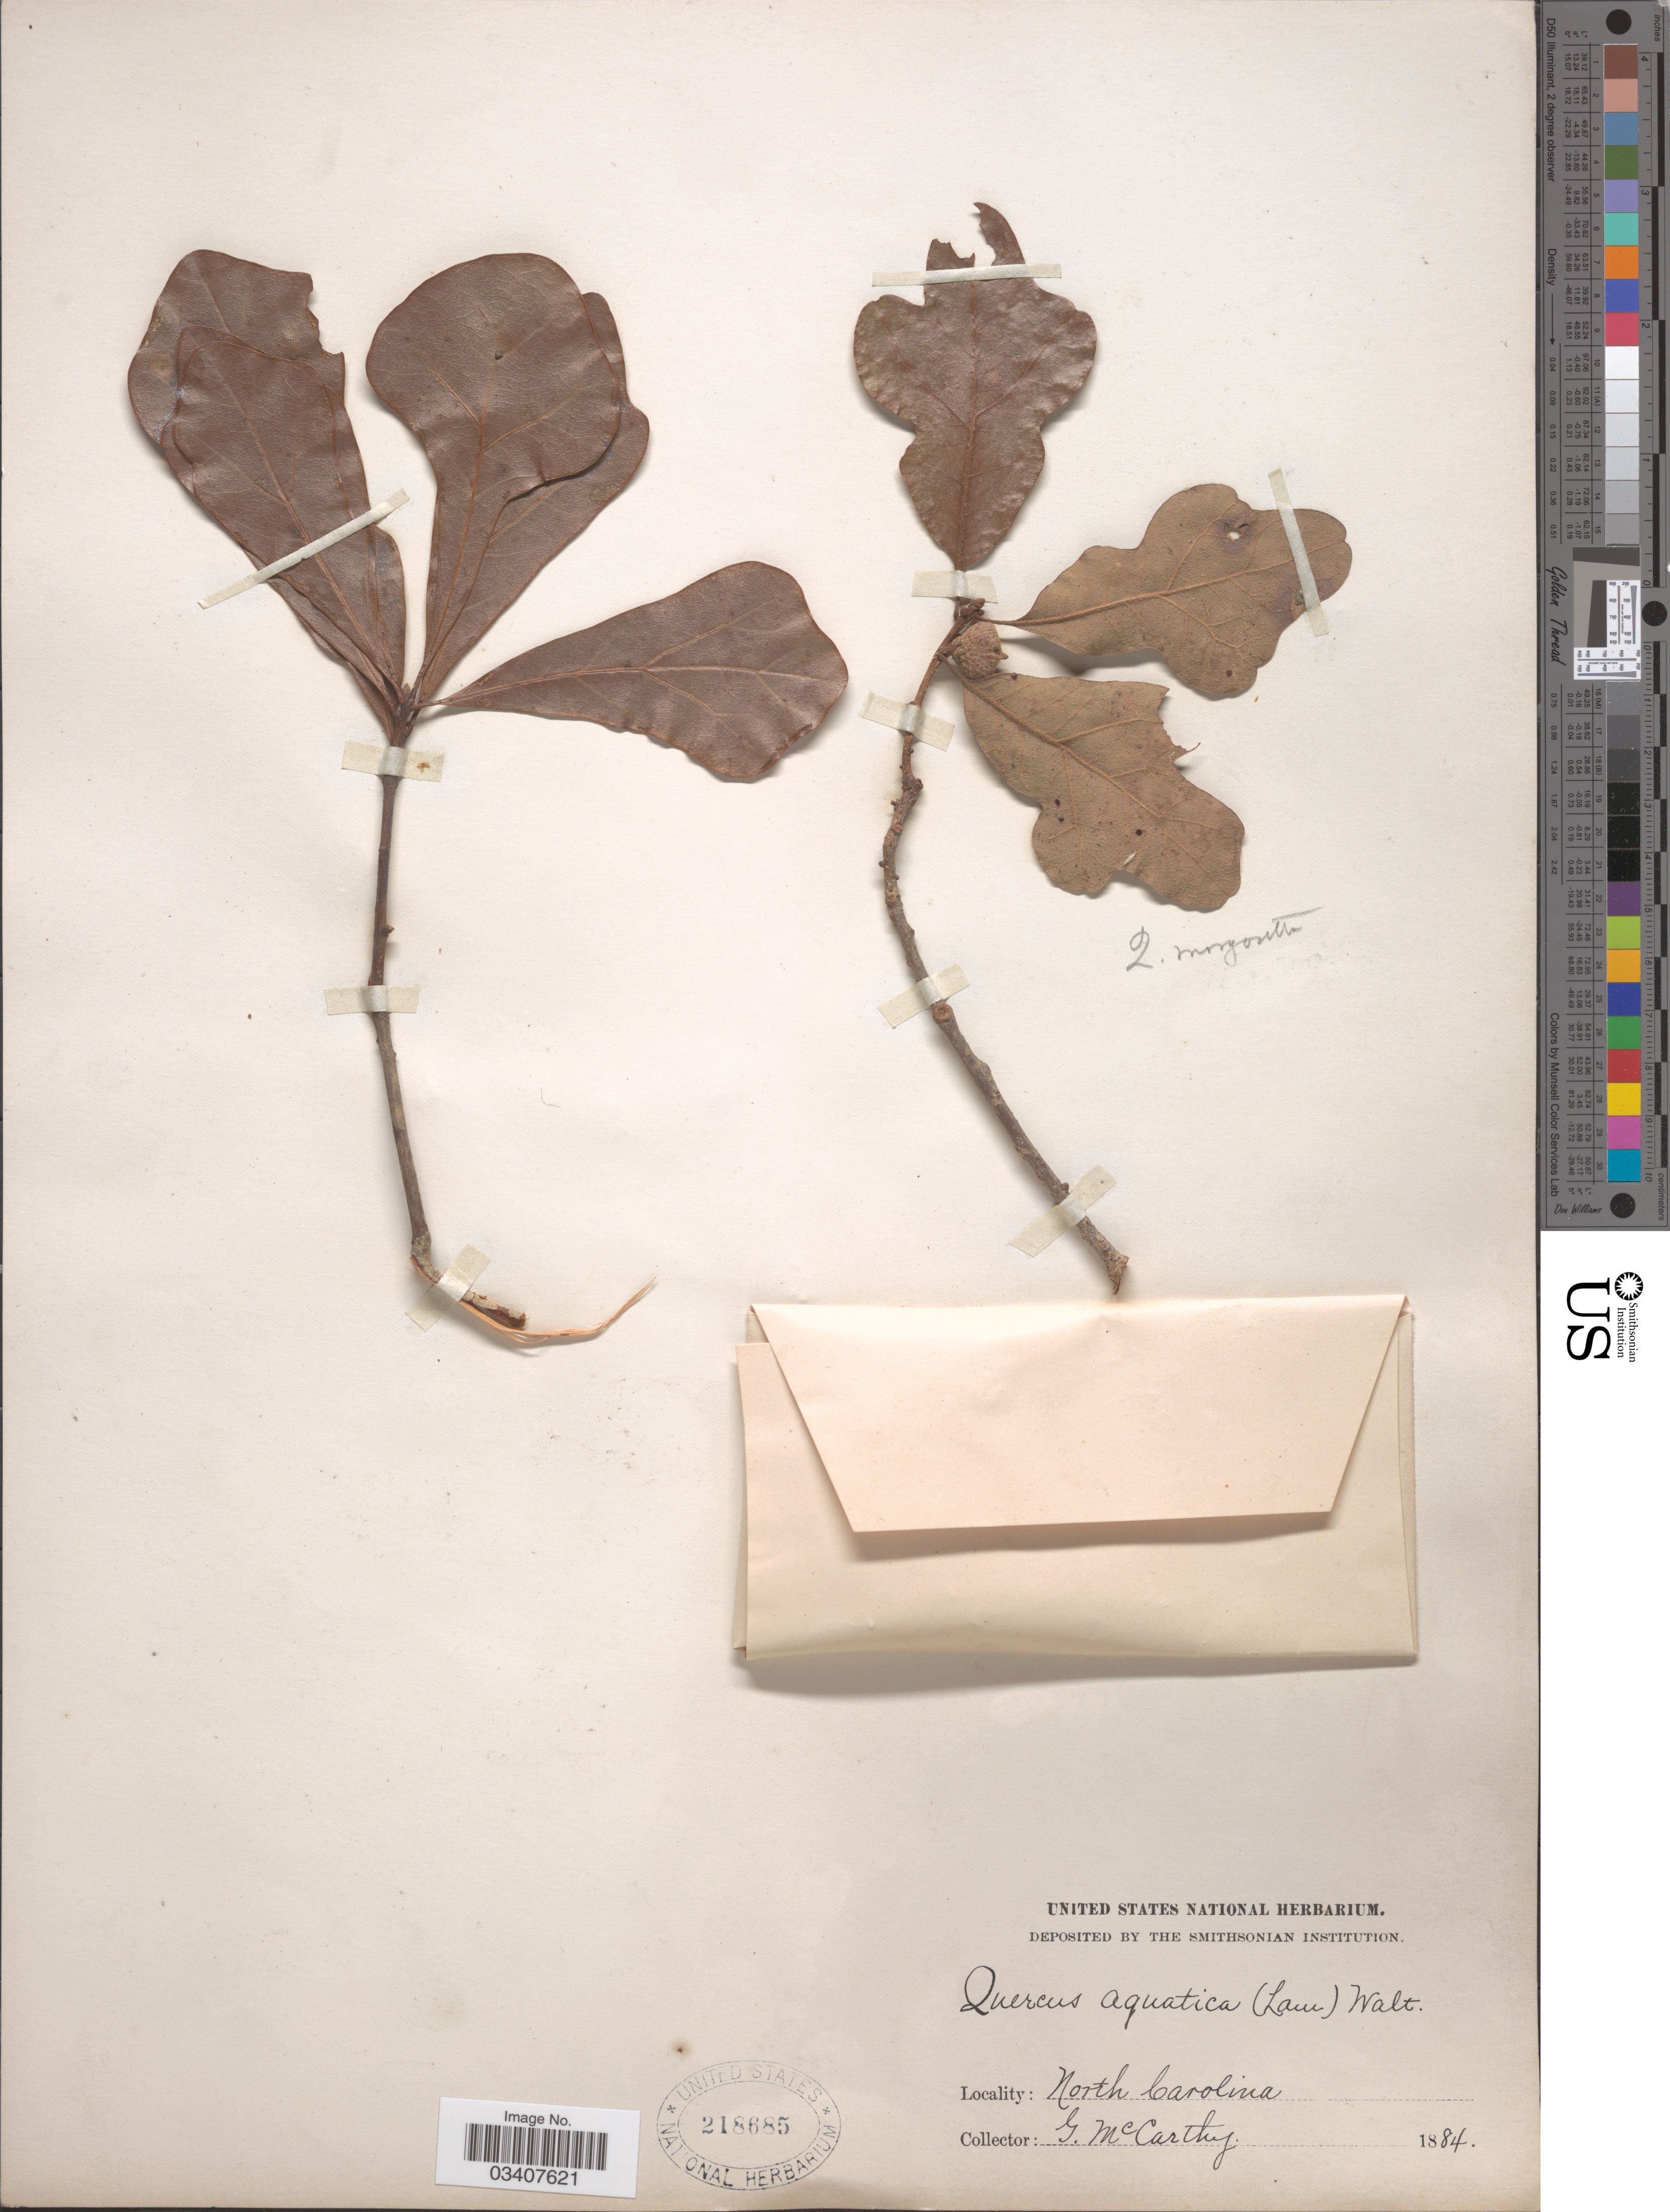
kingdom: Plantae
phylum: Tracheophyta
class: Magnoliopsida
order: Fagales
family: Fagaceae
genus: Quercus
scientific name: Quercus nigra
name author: L.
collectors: G. McCarthy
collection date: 1884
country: United States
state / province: North Carolina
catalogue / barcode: US 218685